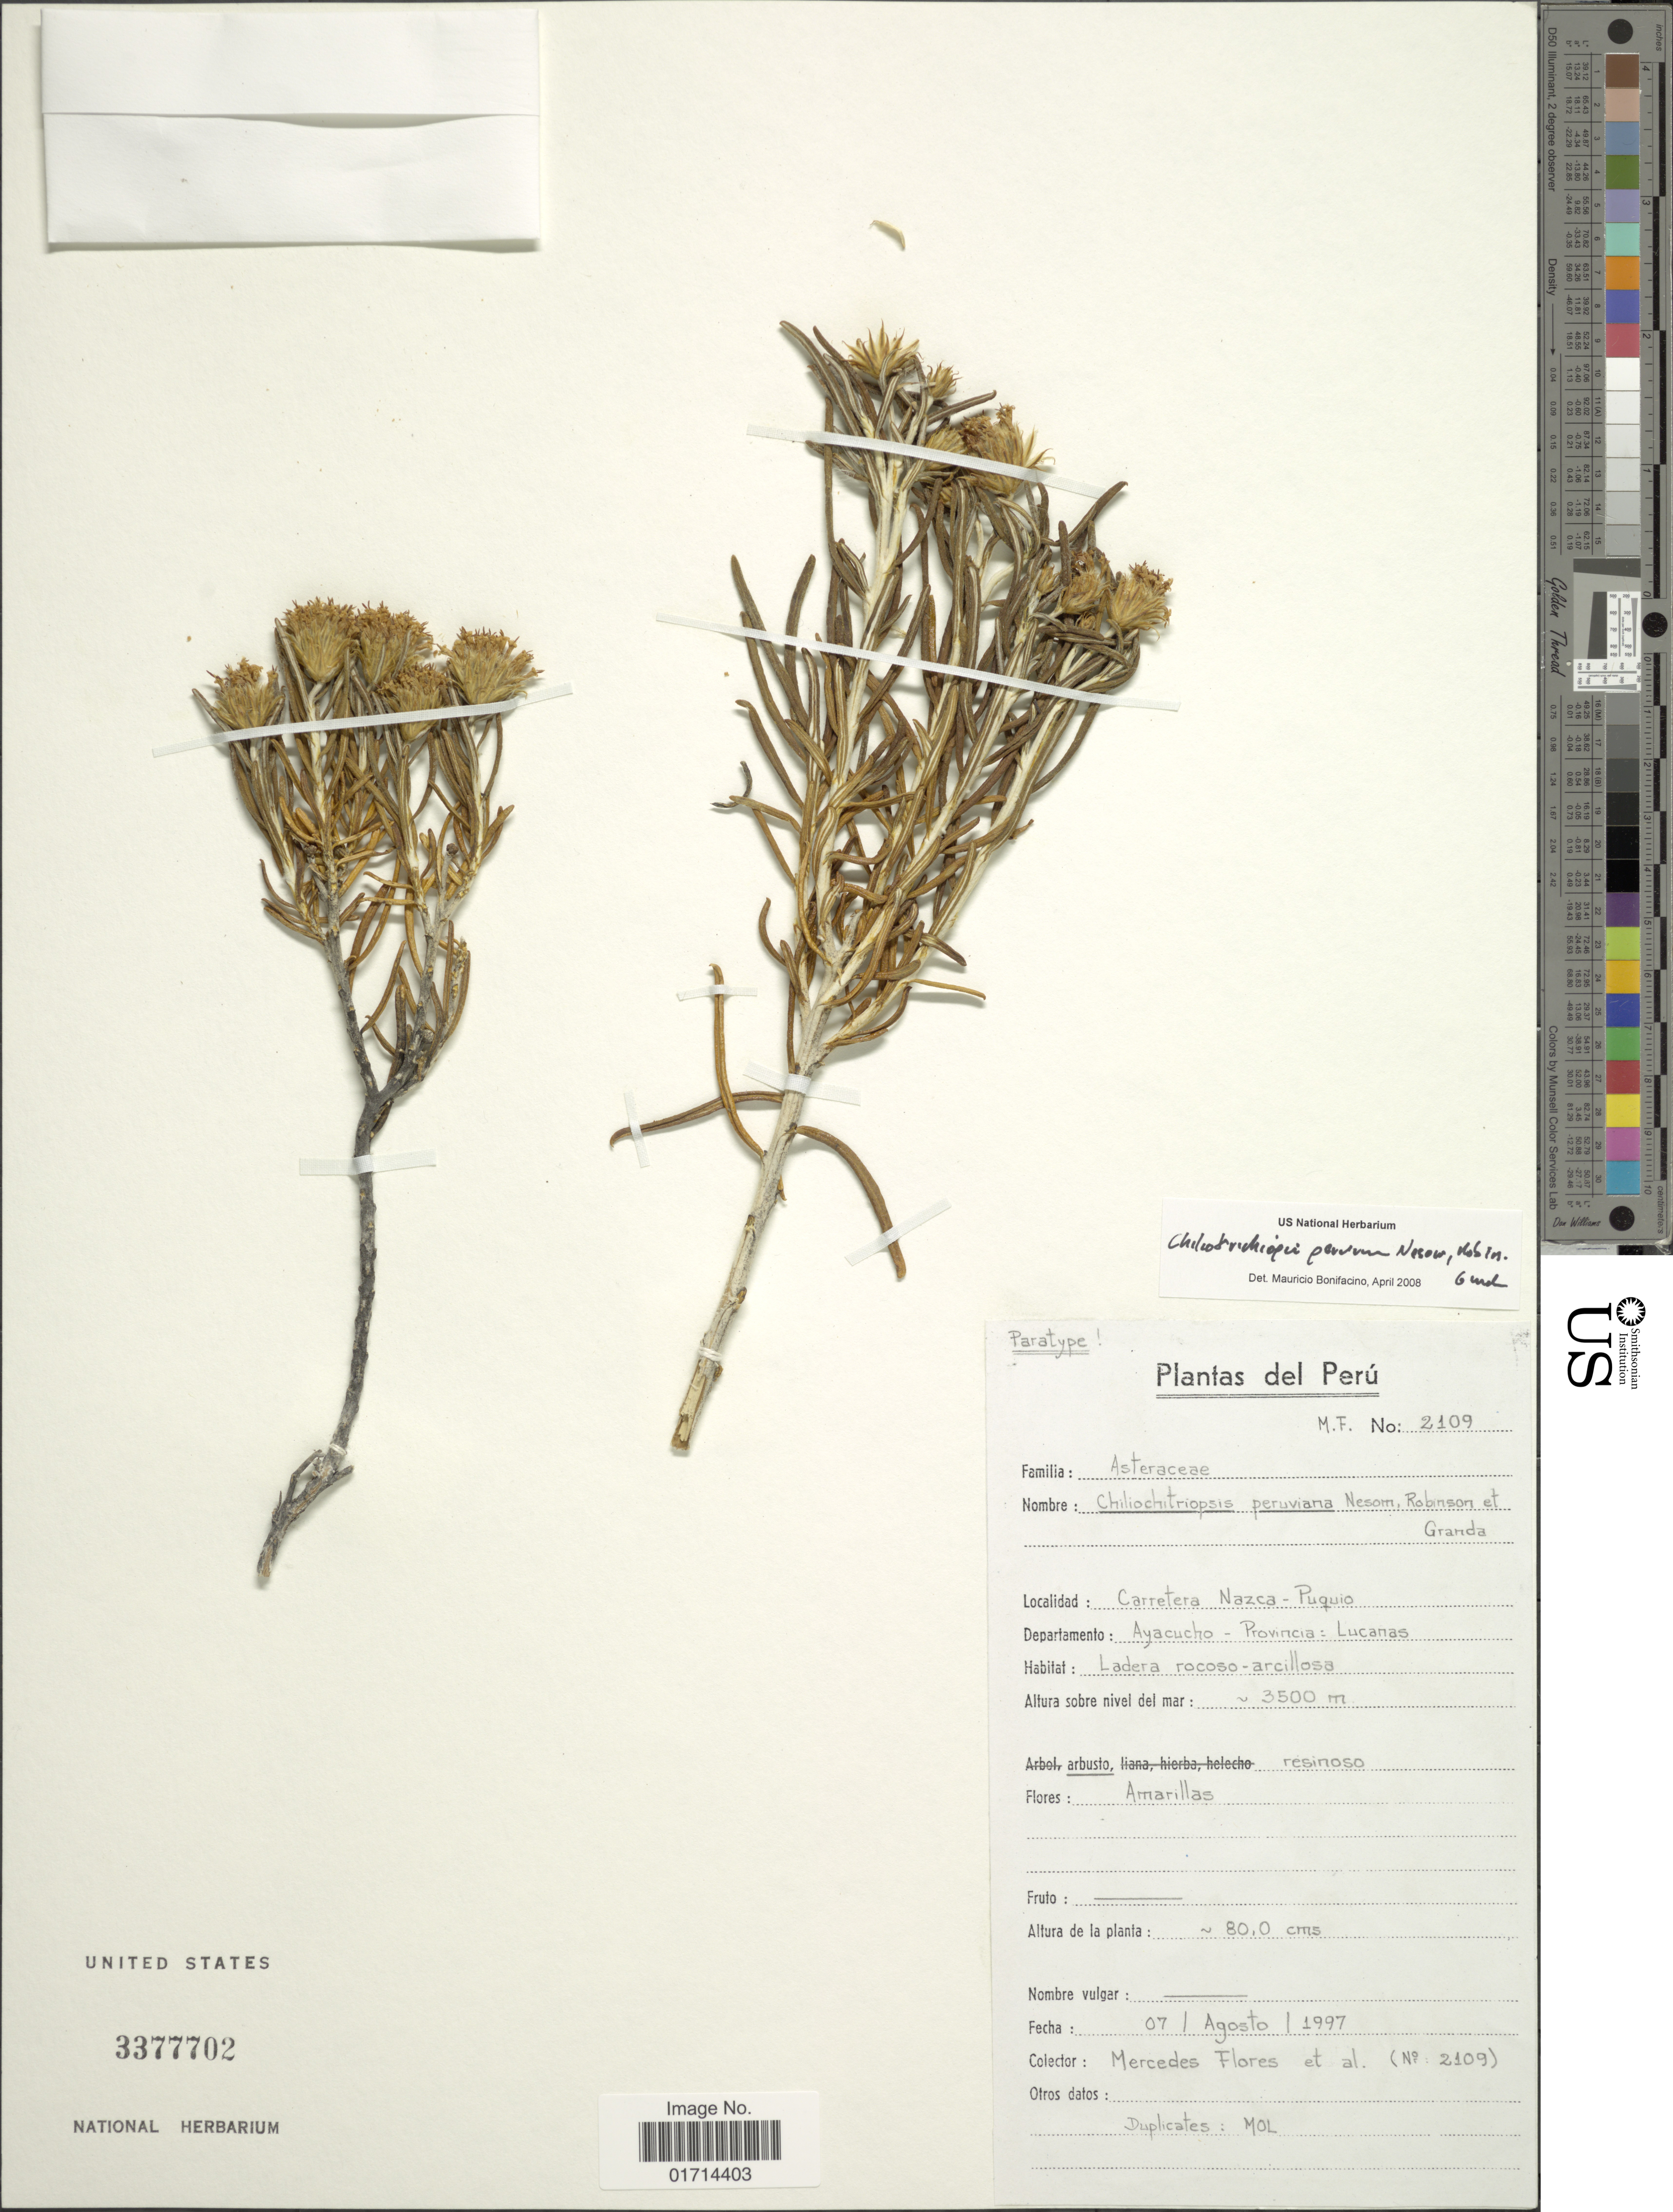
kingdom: Plantae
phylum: Tracheophyta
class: Magnoliopsida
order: Asterales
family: Asteraceae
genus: Chiliotrichiopsis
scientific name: Chiliotrichiopsis peruviana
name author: G.L. Nesom et al.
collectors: M. Flores & et al.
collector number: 2109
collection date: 1997-08-07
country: Peru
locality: Carretera Nazca-Puquio, Departamento Ayacucho, Provincia: Lucanas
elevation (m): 3500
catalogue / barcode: US 3377702